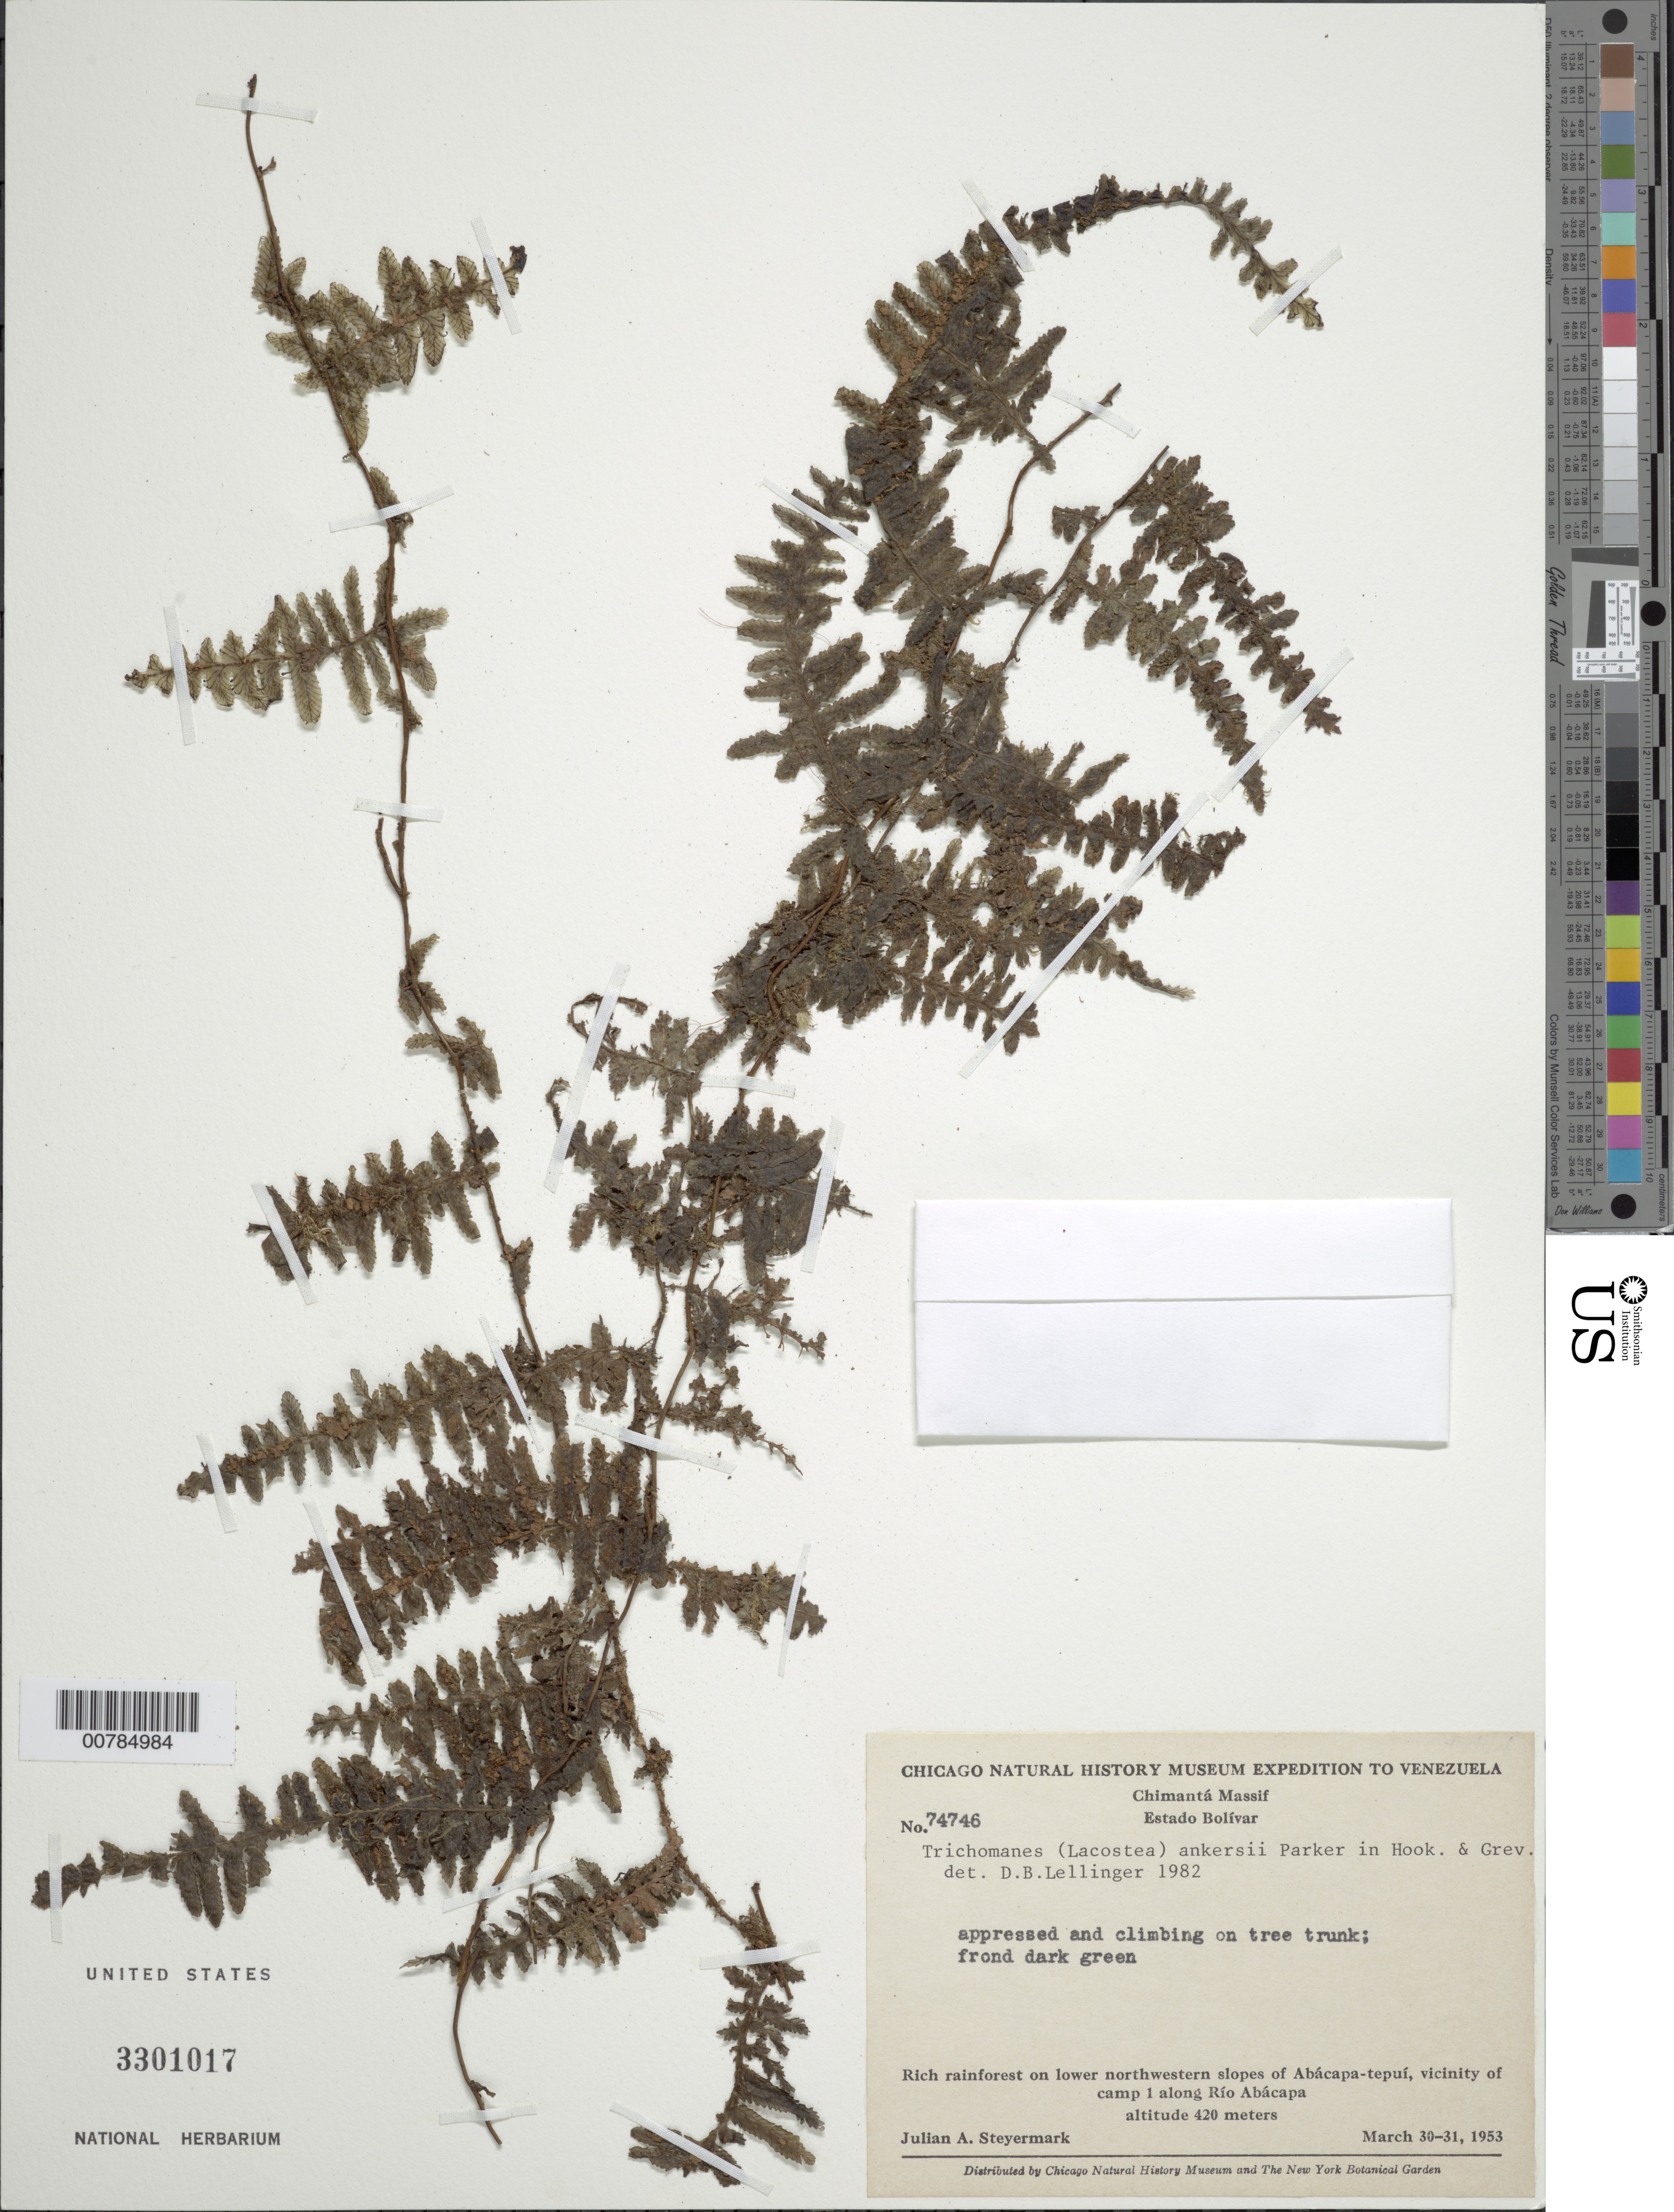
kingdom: Plantae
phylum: Tracheophyta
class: Polypodiopsida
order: Hymenophyllales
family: Hymenophyllaceae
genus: Trichomanes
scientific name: Trichomanes ankersii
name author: C. Parker ex Hook. & Grev.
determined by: Lellinger, David B., (BOT), Smithsonian Institution - National Museum of Natural History (UNITED STATES)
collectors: J. Steyermark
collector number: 74746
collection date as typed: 30-Mar-53 to 31-Mar-53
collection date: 1953-03-30/1953-03-31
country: Venezuela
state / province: Bolívar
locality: Chimantá Massif, lower NW-slopes of Abácapa-tepuí, vicinity of camp 1 along Río Abácapa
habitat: Rich rainforest; on tree trunk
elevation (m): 420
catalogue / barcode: US 3301017